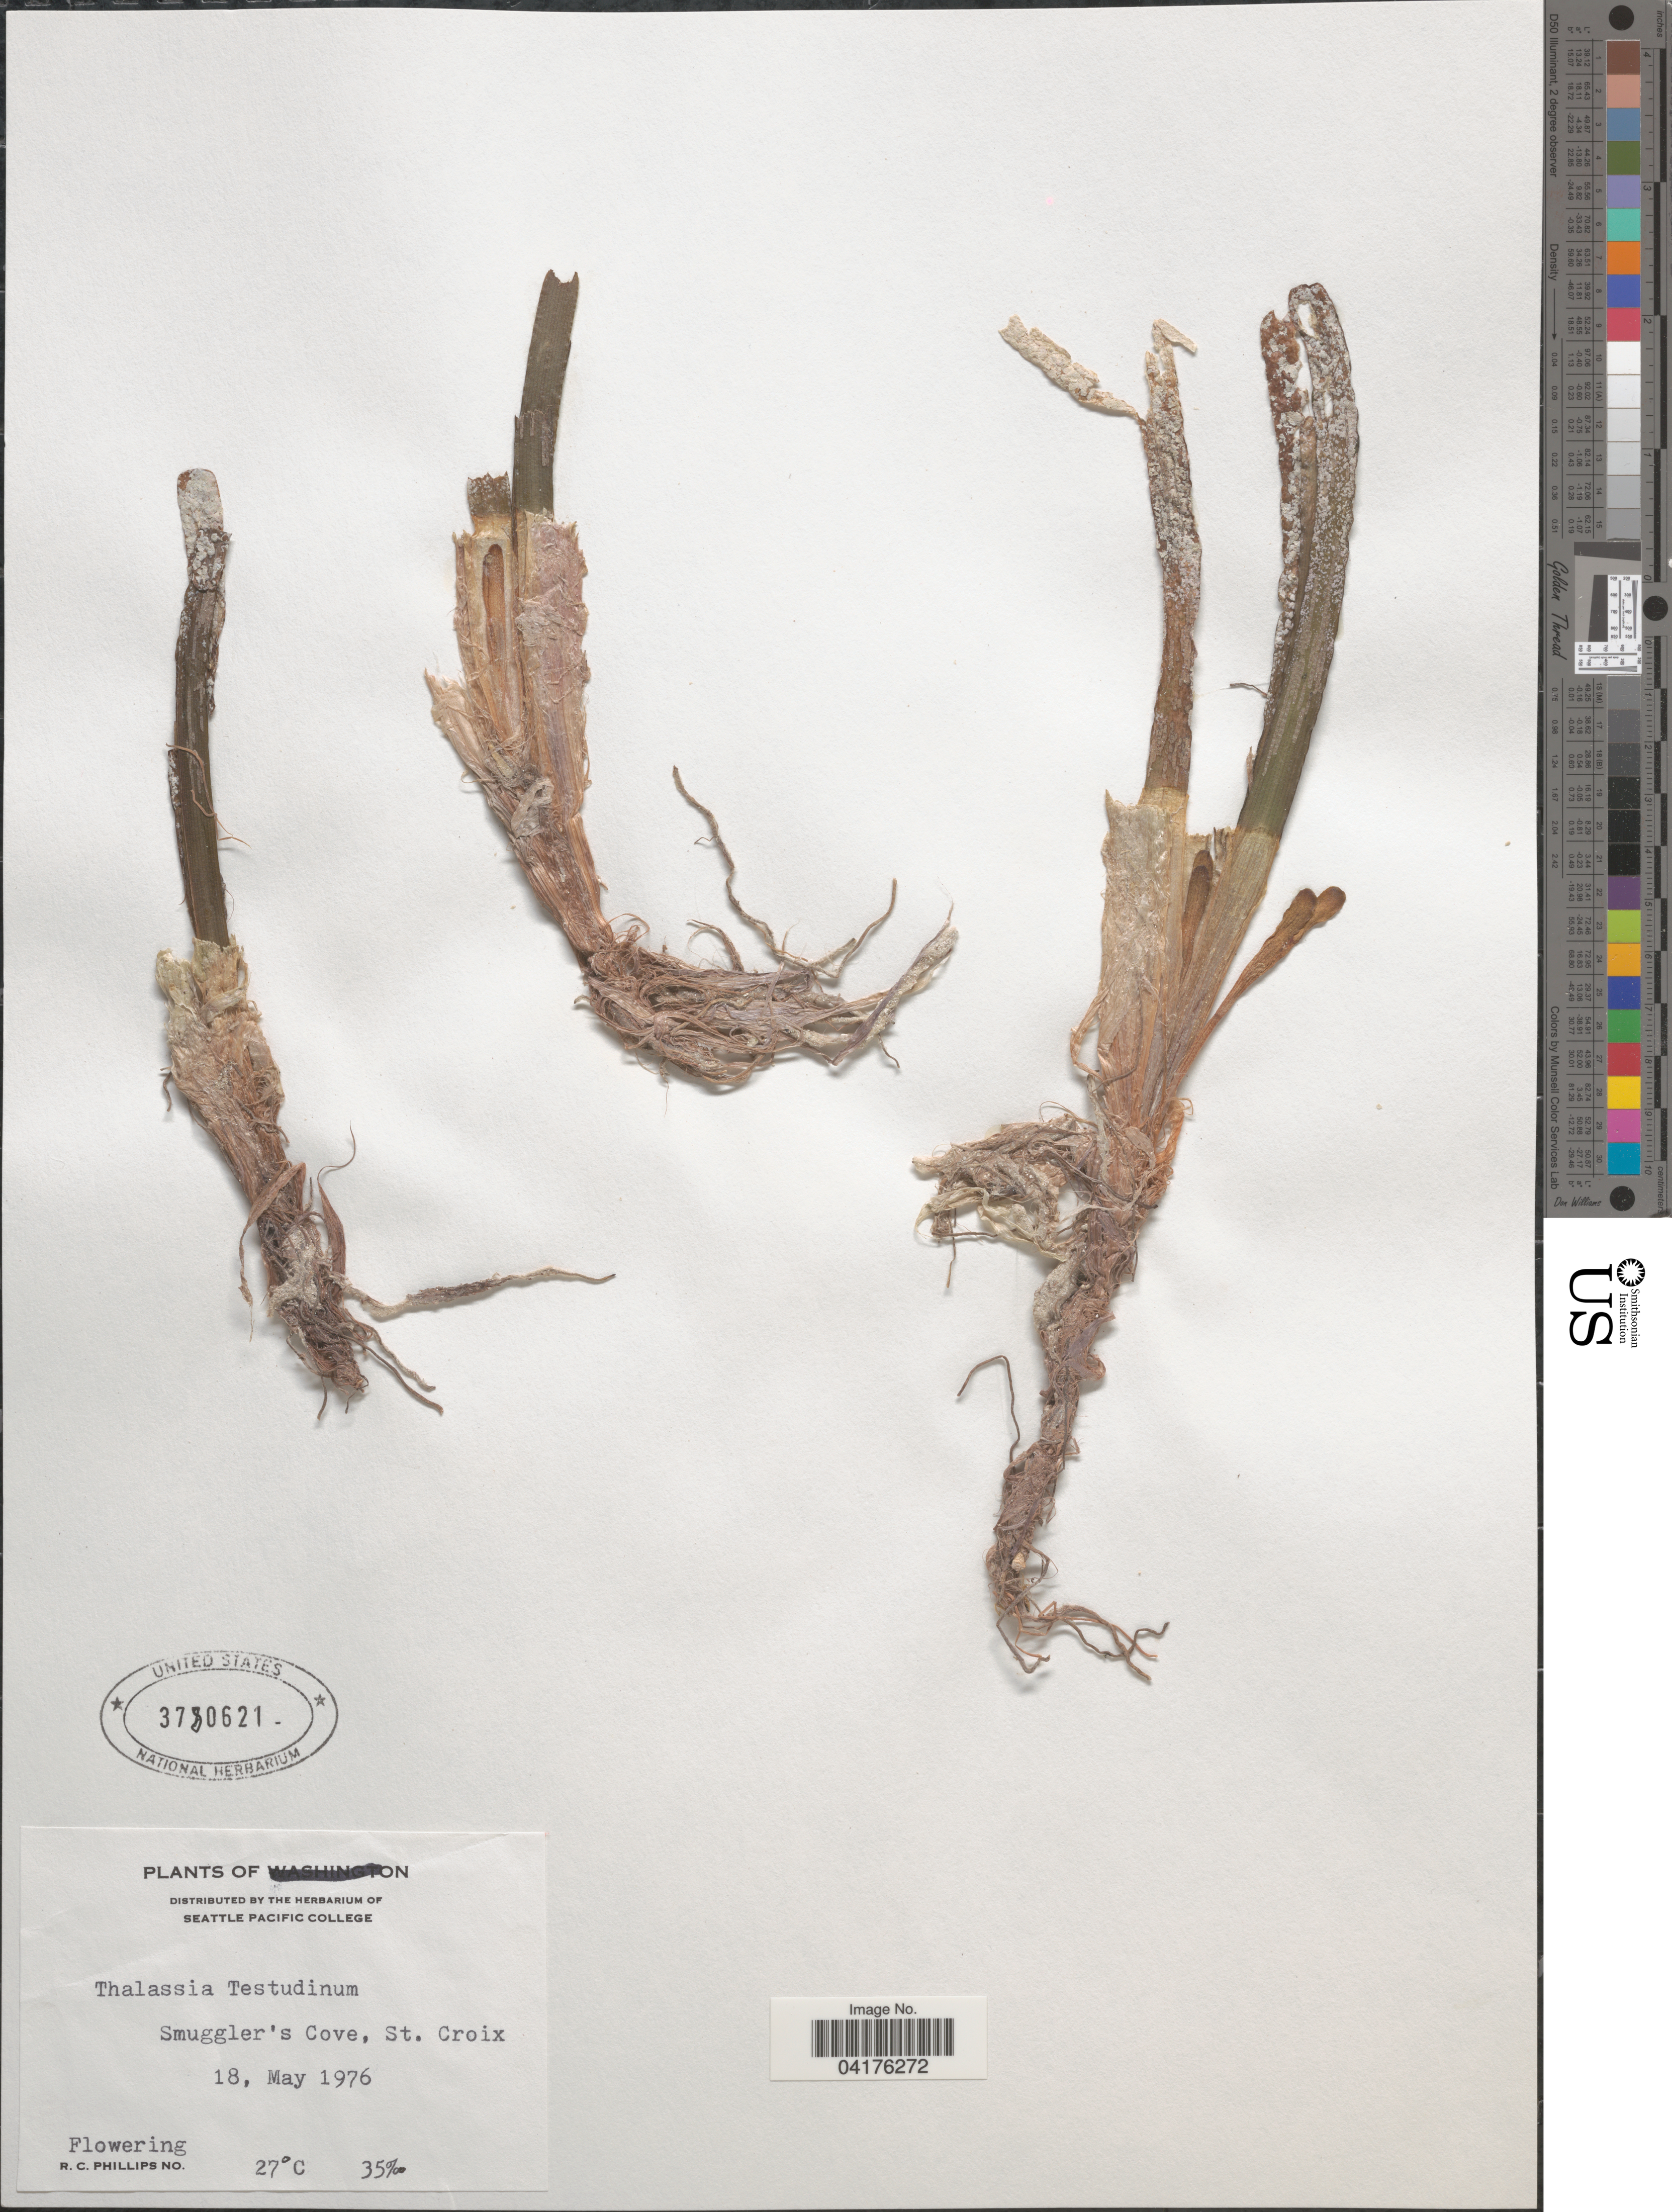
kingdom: Plantae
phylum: Tracheophyta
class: Liliopsida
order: Alismatales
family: Hydrocharitaceae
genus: Thalassia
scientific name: Thalassia testudinum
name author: Banks & Sol. ex K.D. Koenig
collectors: R. C. Phillips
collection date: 1976-05-18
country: U.S. Virgin Islands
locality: Smuggler's Cove, St. Croix.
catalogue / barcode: US 3780621